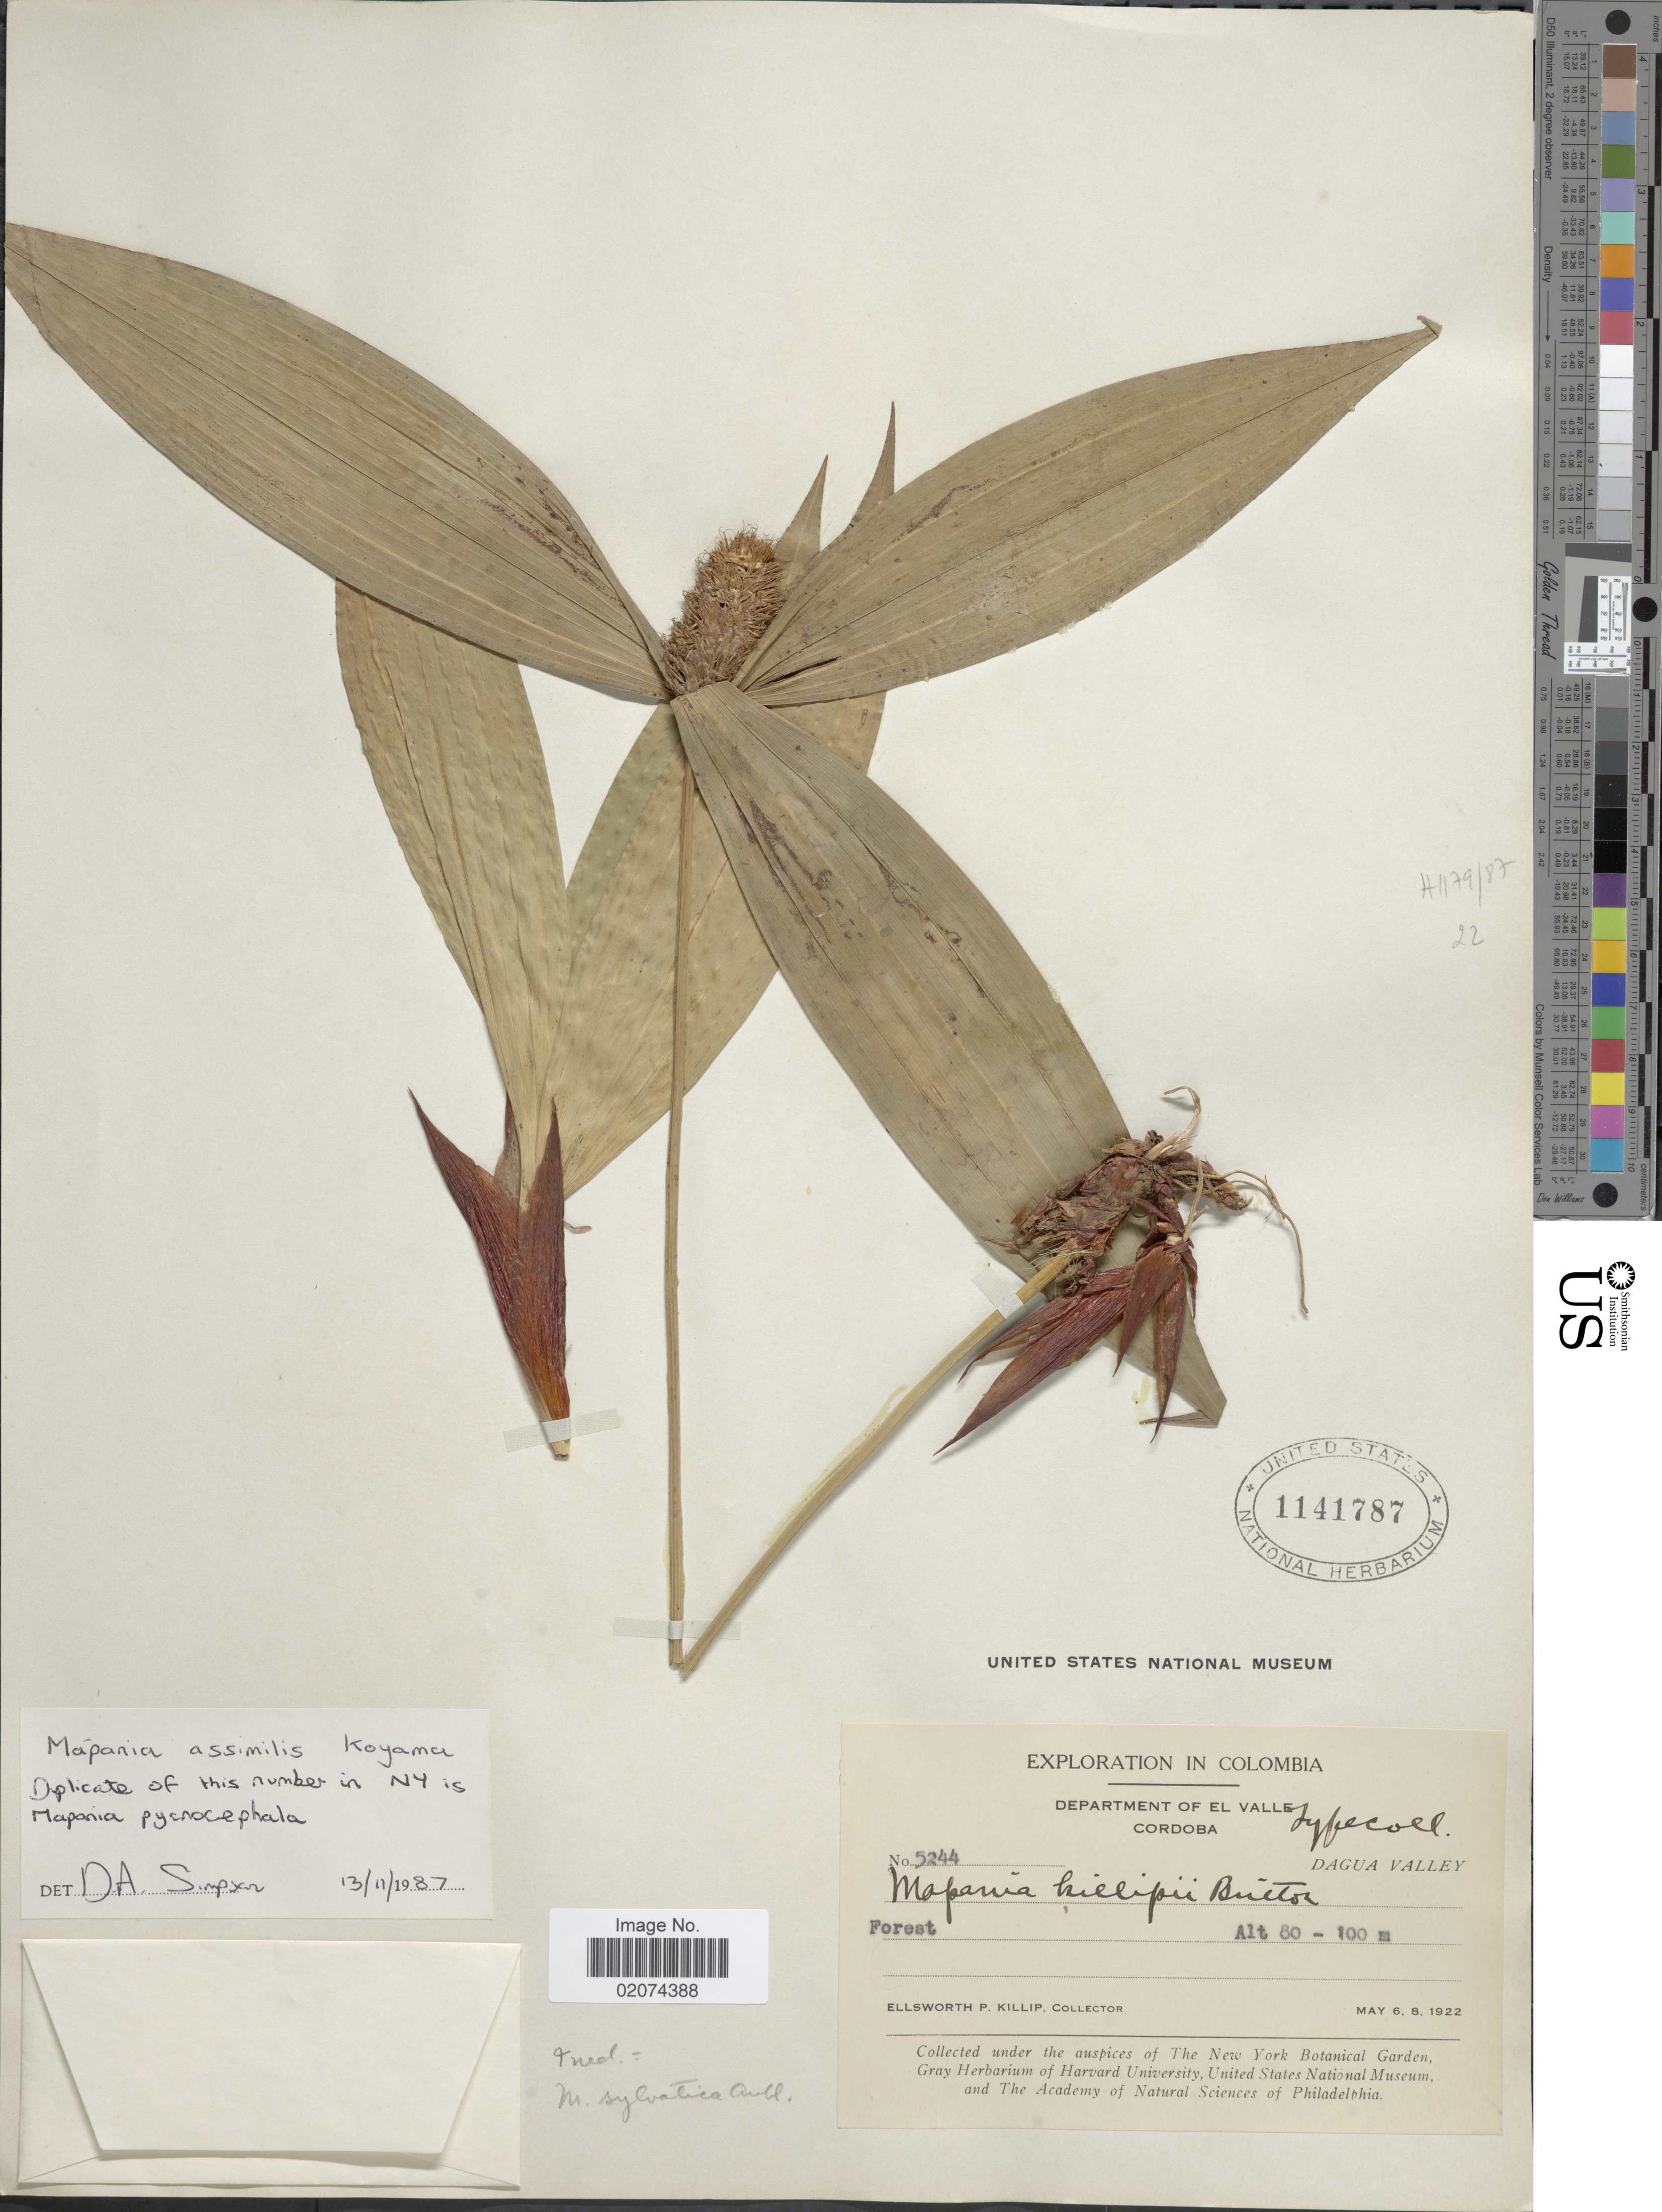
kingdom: Plantae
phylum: Tracheophyta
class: Liliopsida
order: Poales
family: Cyperaceae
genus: Mapania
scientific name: Mapania assimilis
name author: T. Koyama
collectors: E. P. Killip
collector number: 5244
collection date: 1922-05-06/1922-05-08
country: Colombia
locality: Department of El Valle. Cordoba. Dagua Valley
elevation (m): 80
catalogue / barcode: US 1141787